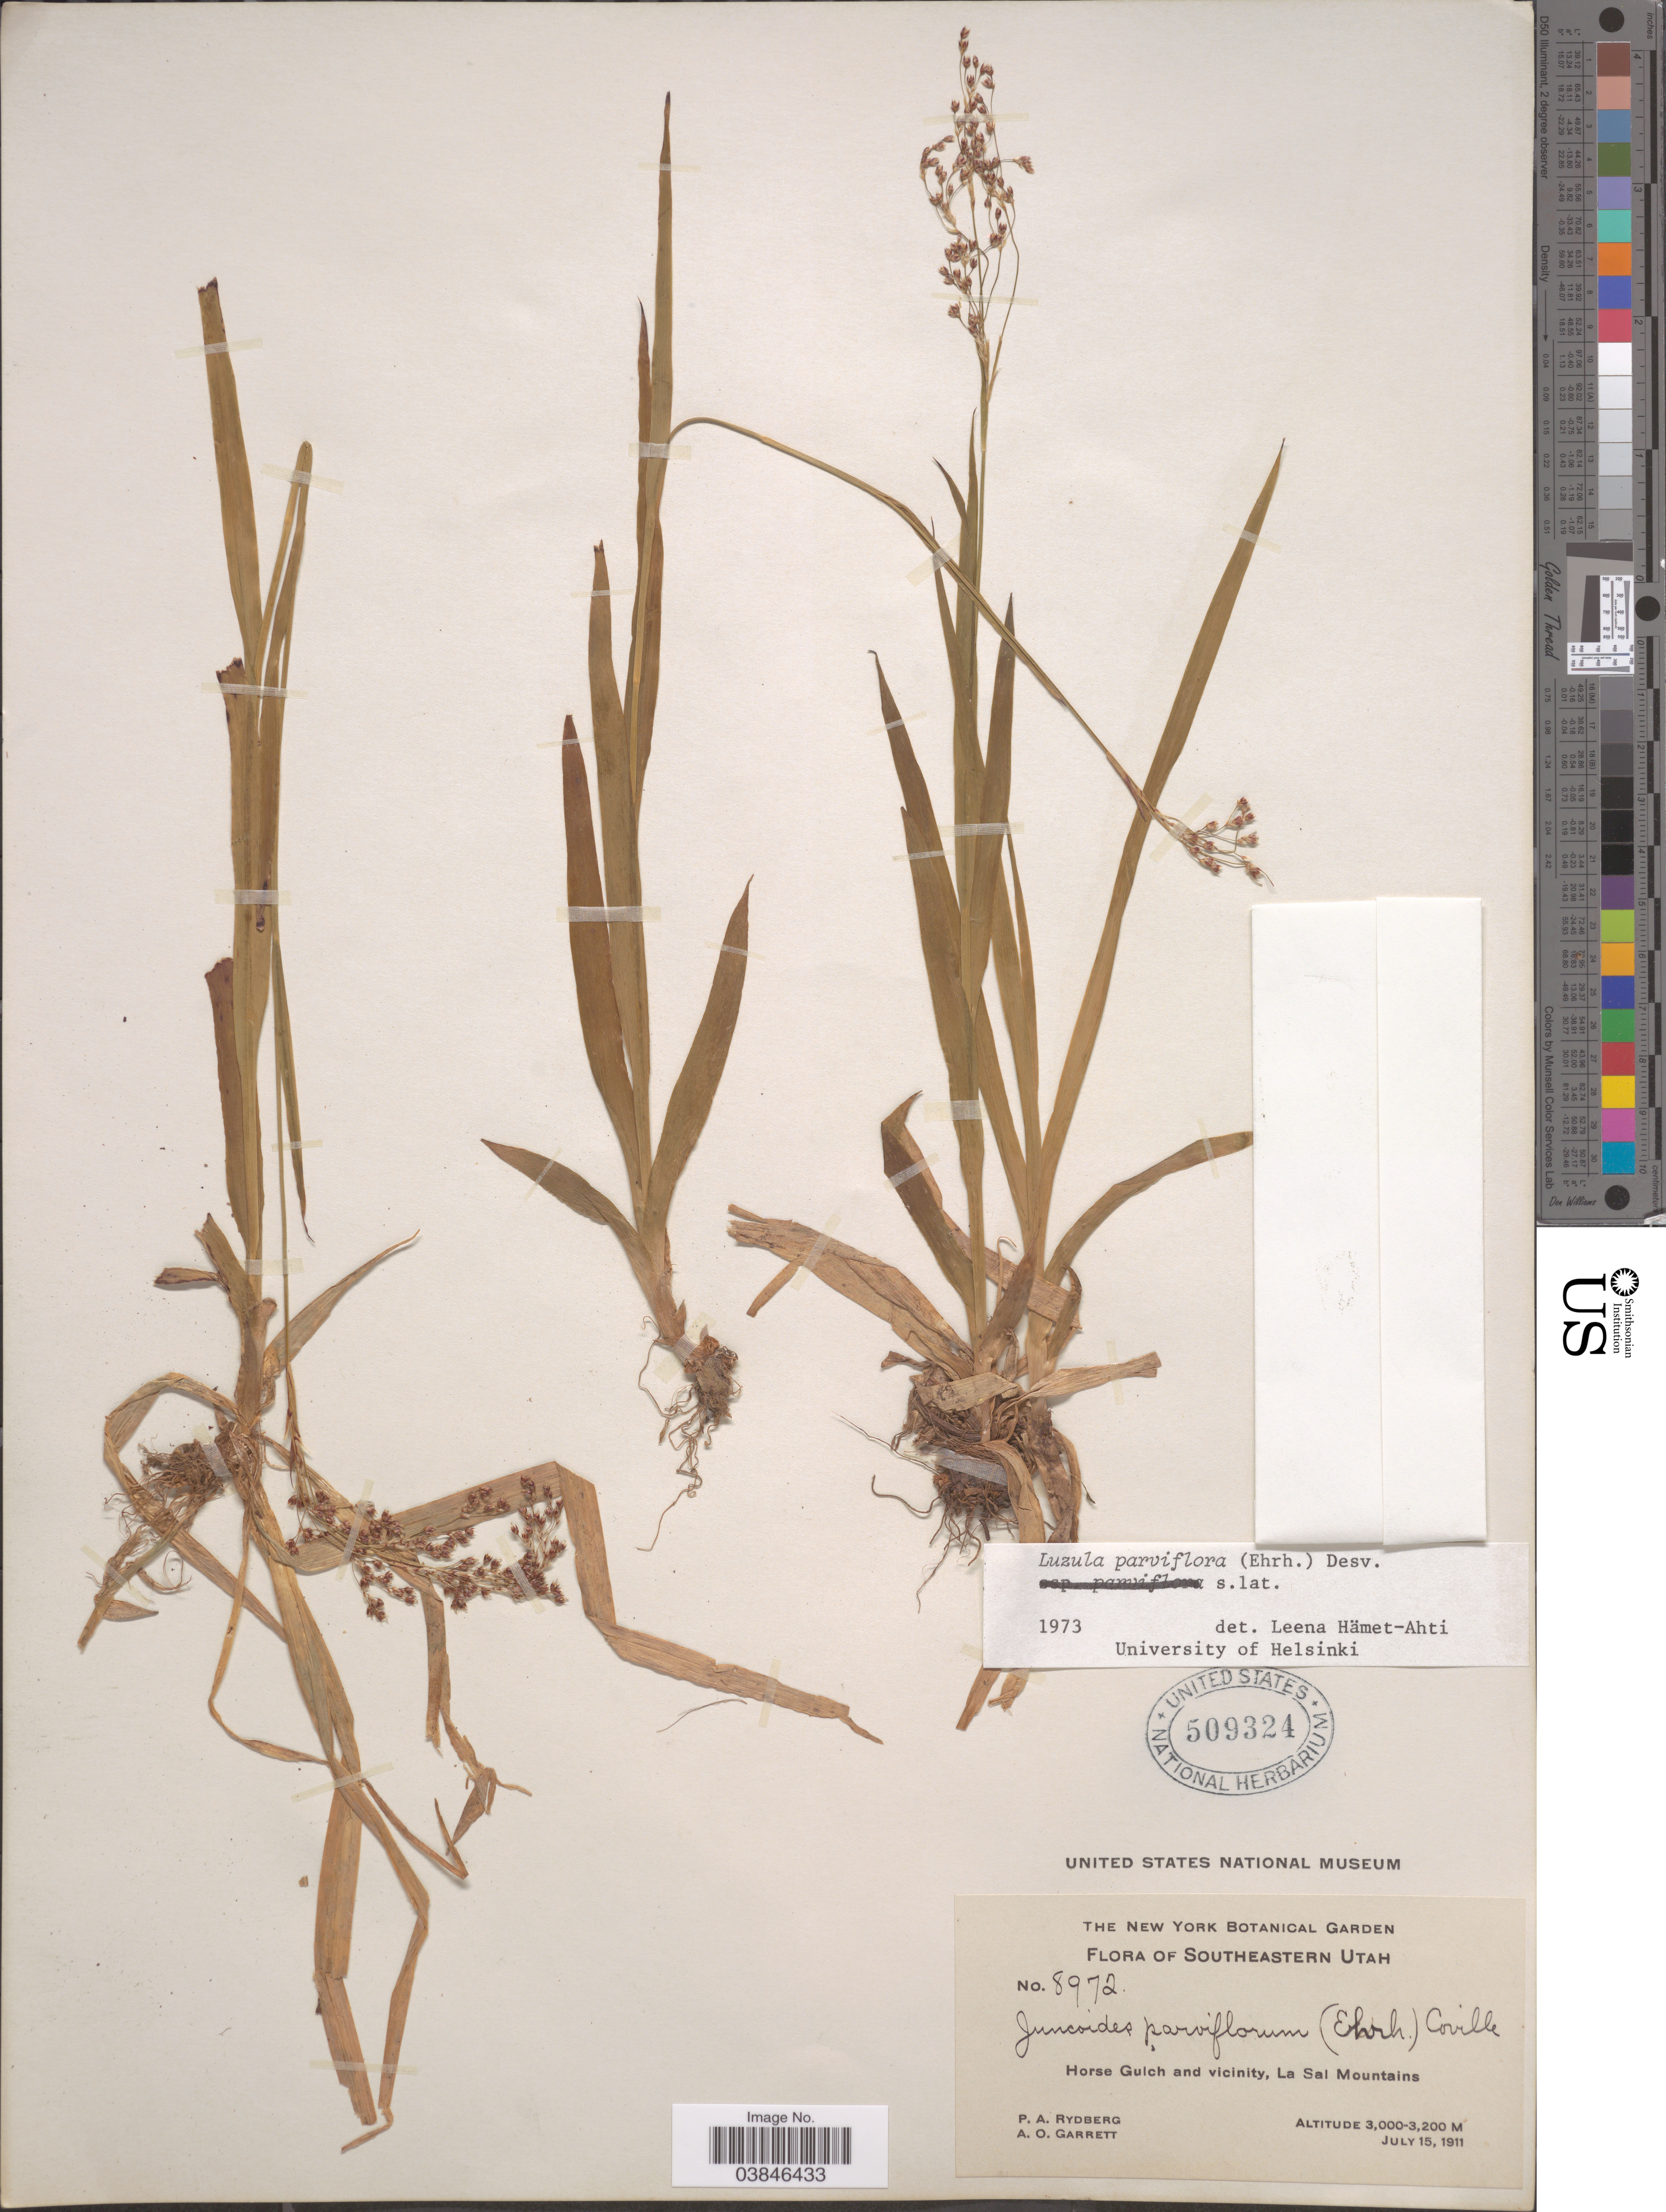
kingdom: Plantae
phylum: Tracheophyta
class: Liliopsida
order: Poales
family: Juncaceae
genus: Luzula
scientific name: Luzula parviflora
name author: (Ehrh.) Desv.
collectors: P. A. Rydberg & A. O. Garrett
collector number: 8972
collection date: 1911-07-15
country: United States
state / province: Utah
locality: Southeastern Utah. Horse Gulch and vicinity, La Sal Mountains.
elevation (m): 3000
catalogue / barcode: US 509324